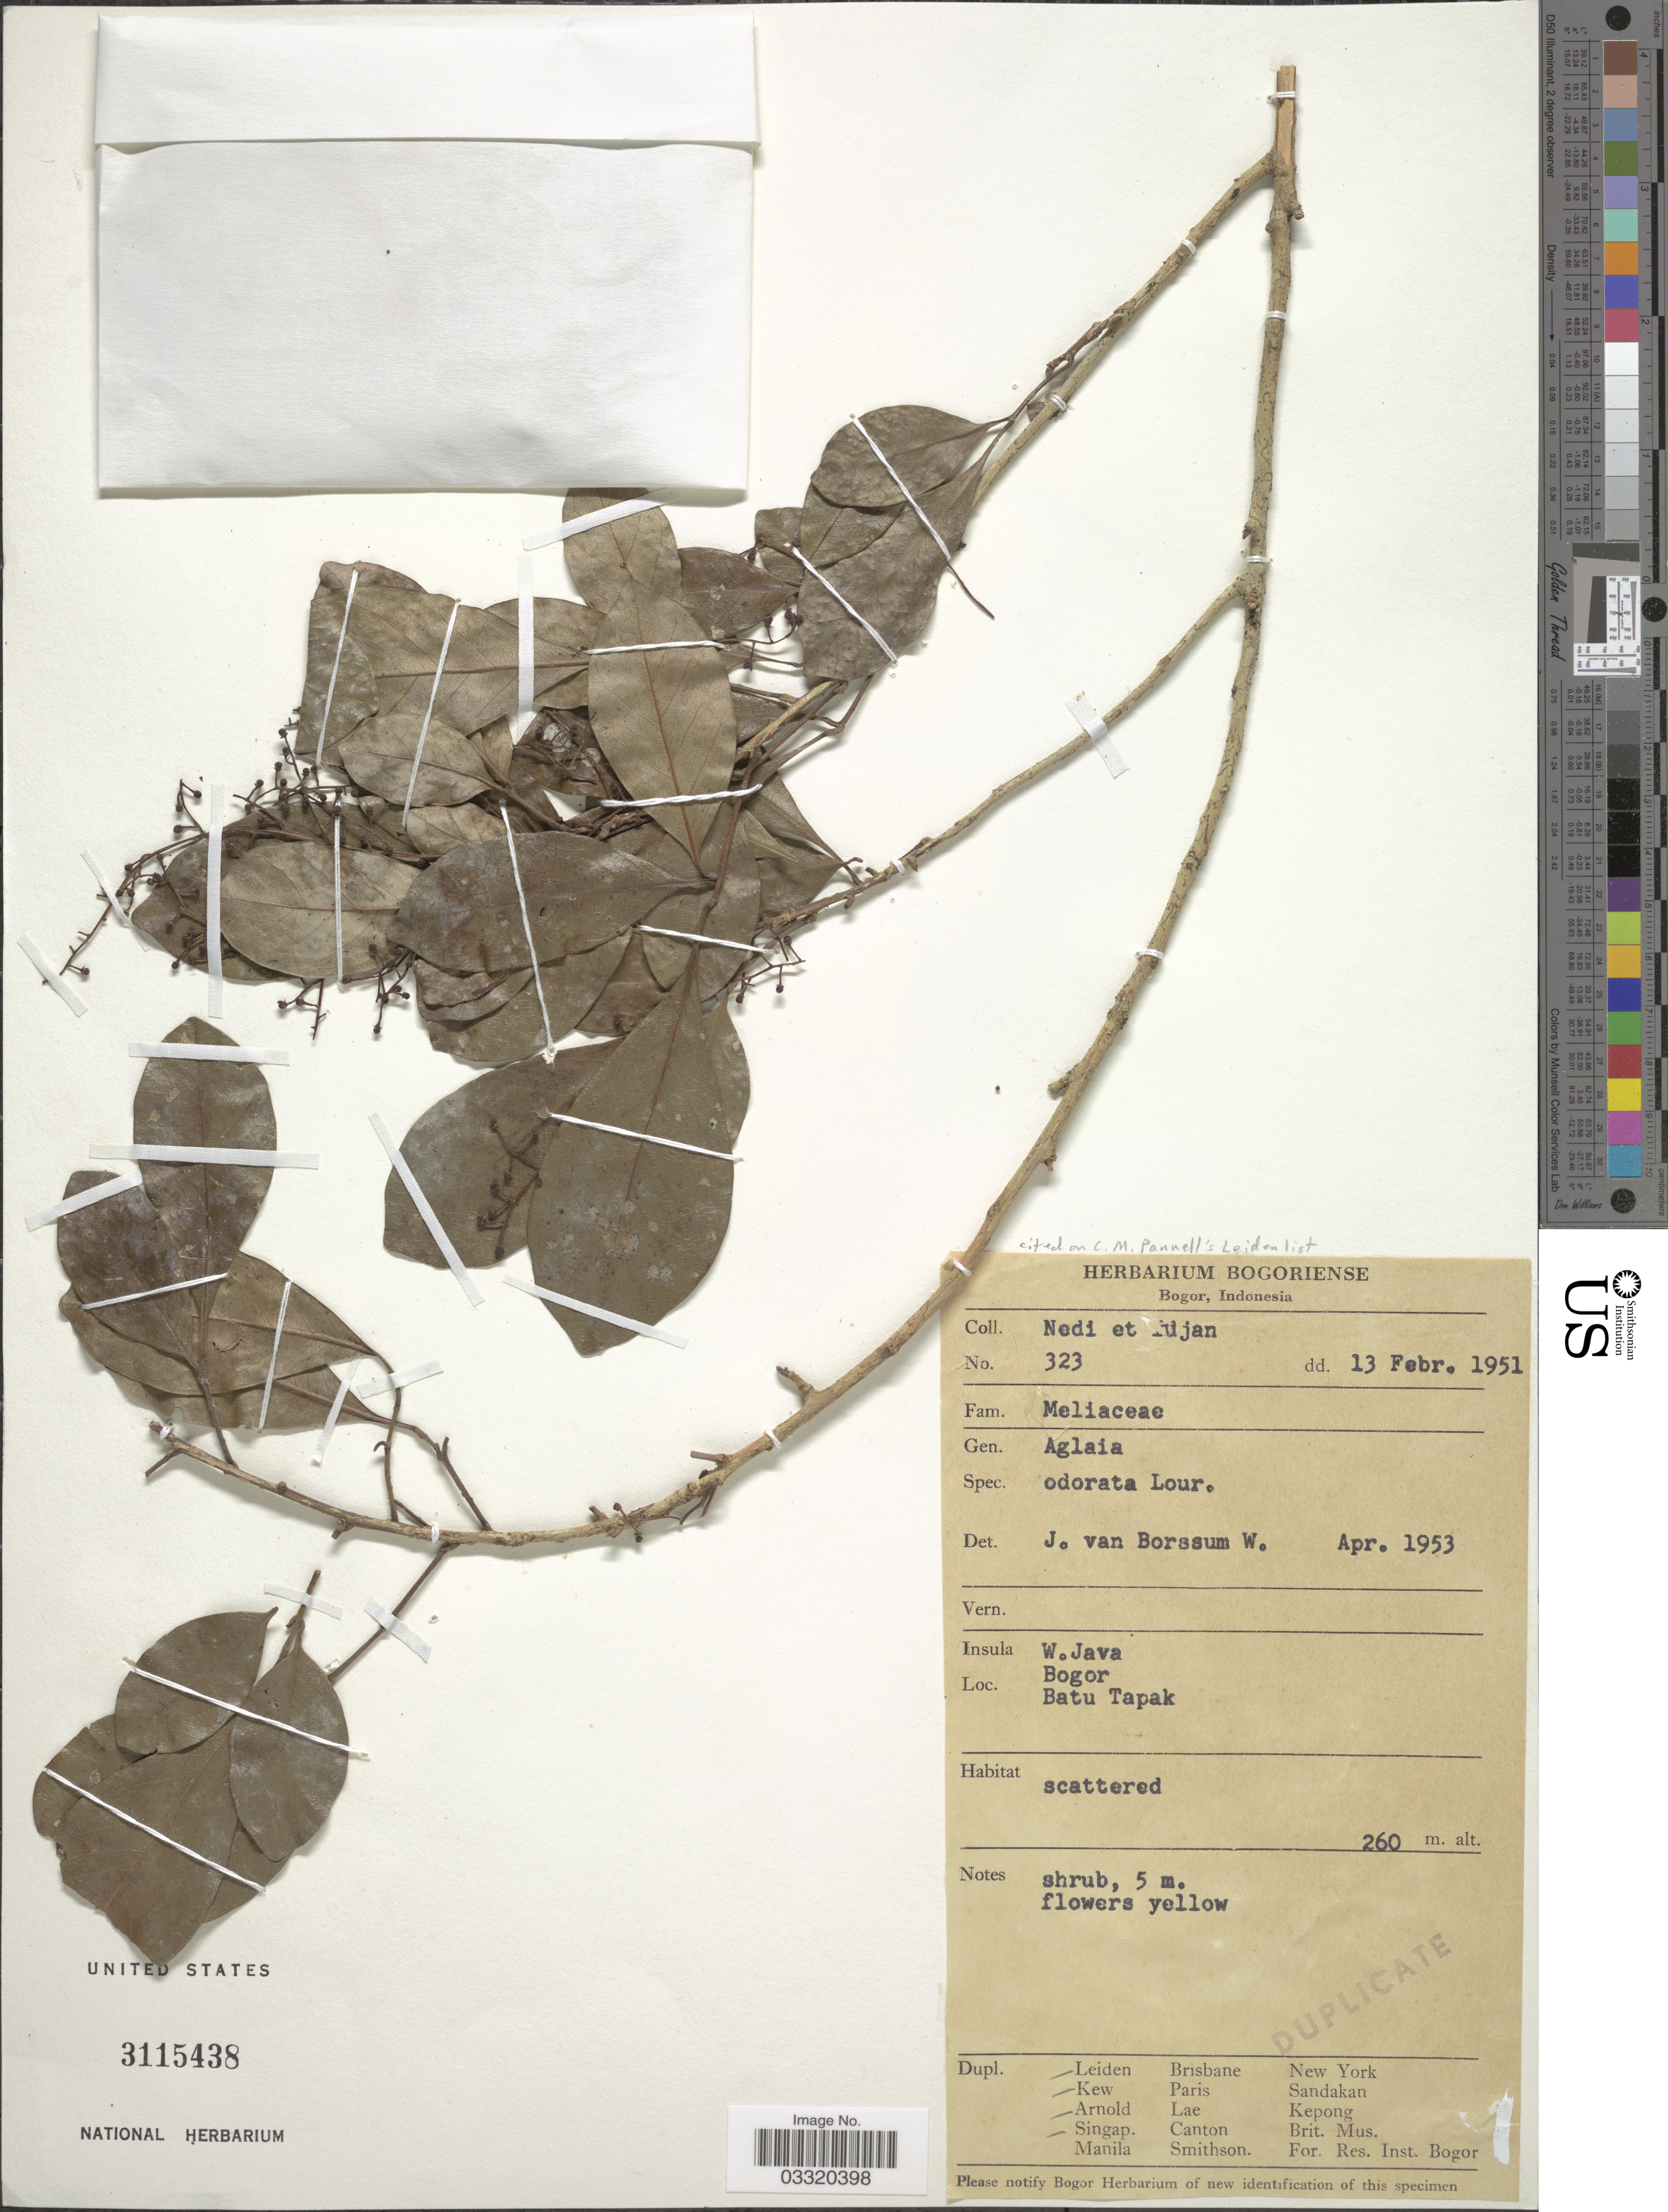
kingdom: Plantae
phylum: Tracheophyta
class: Magnoliopsida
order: Sapindales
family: Meliaceae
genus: Aglaia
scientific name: Aglaia odorata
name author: Lour.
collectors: J. Borssum Waalkes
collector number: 323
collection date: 1953-04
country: Indonesia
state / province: Java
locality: W. Java. Bogor Batu Tapak.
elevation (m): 260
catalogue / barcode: US 3115438